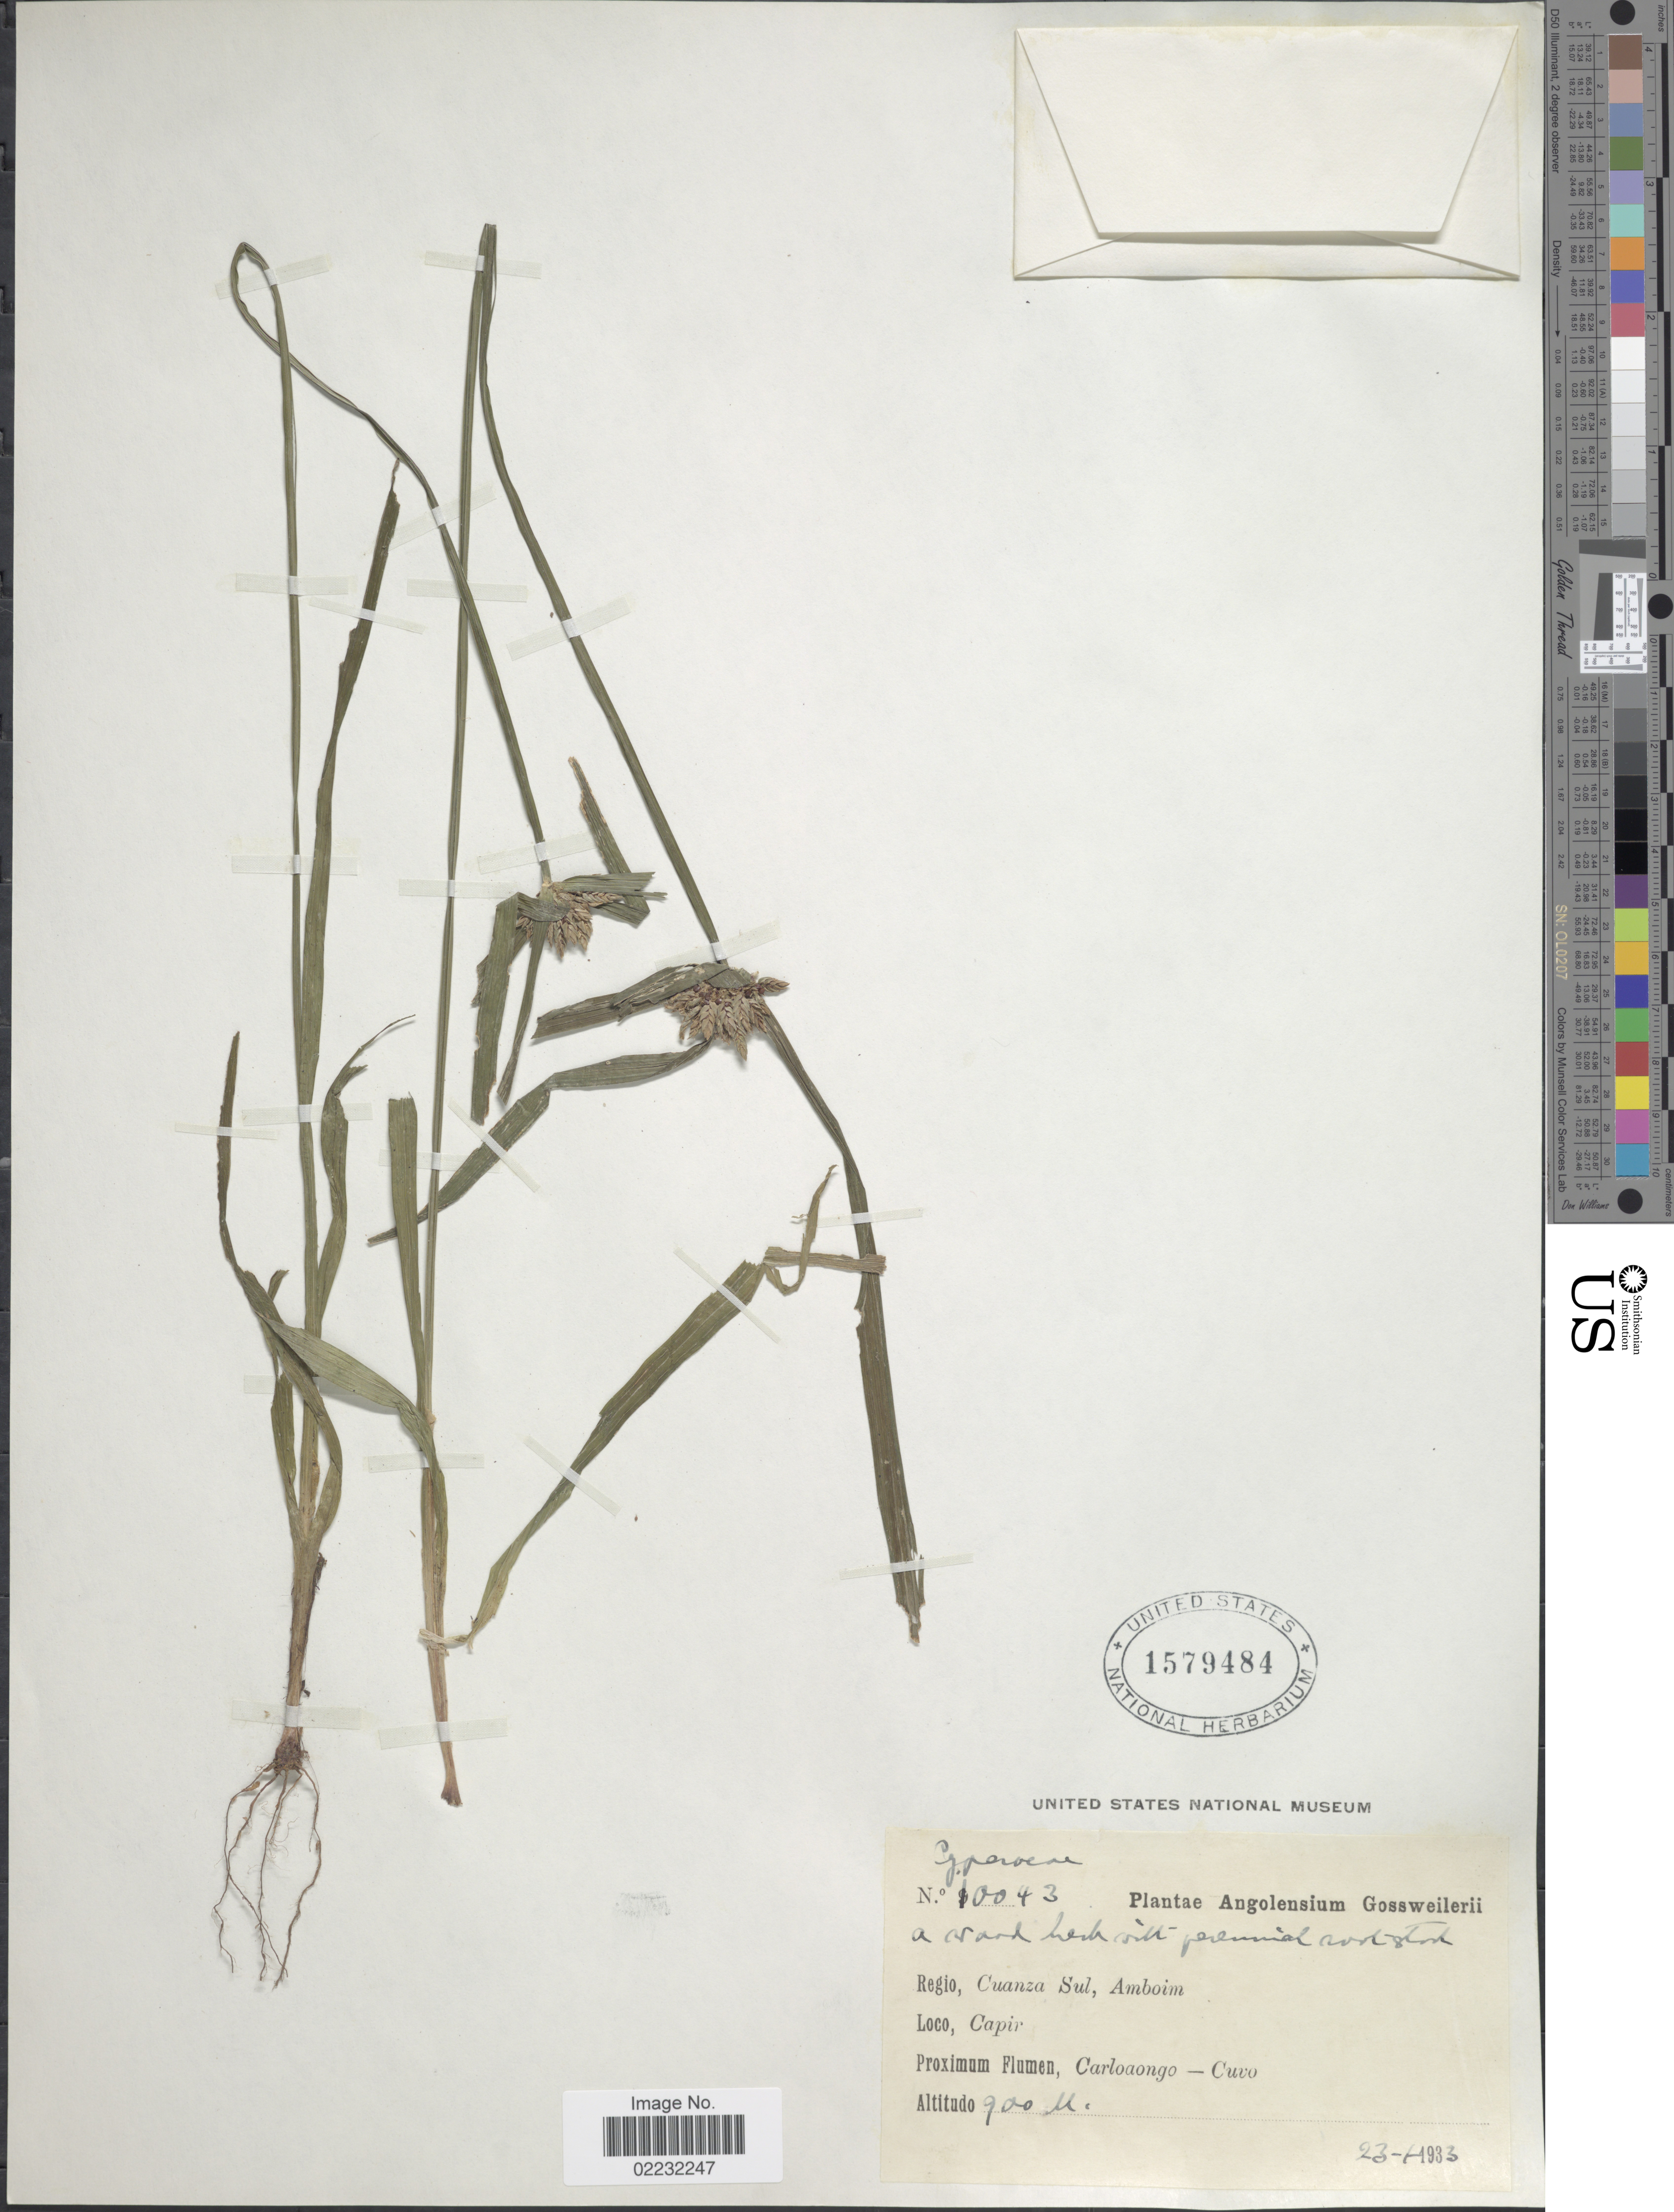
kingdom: Plantae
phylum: Tracheophyta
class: Liliopsida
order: Poales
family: Cyperaceae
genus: Cyperus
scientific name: Cyperus mapanioides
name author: C.B. Clarke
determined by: Strong, Mark T., (BOT), Smithsonian Institution - National Museum of Natural History (UNITED STATES)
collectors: A. Gossweiler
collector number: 10043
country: Angola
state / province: Cuanza Sul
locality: Amboim, Capir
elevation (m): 900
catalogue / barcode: US 1579484